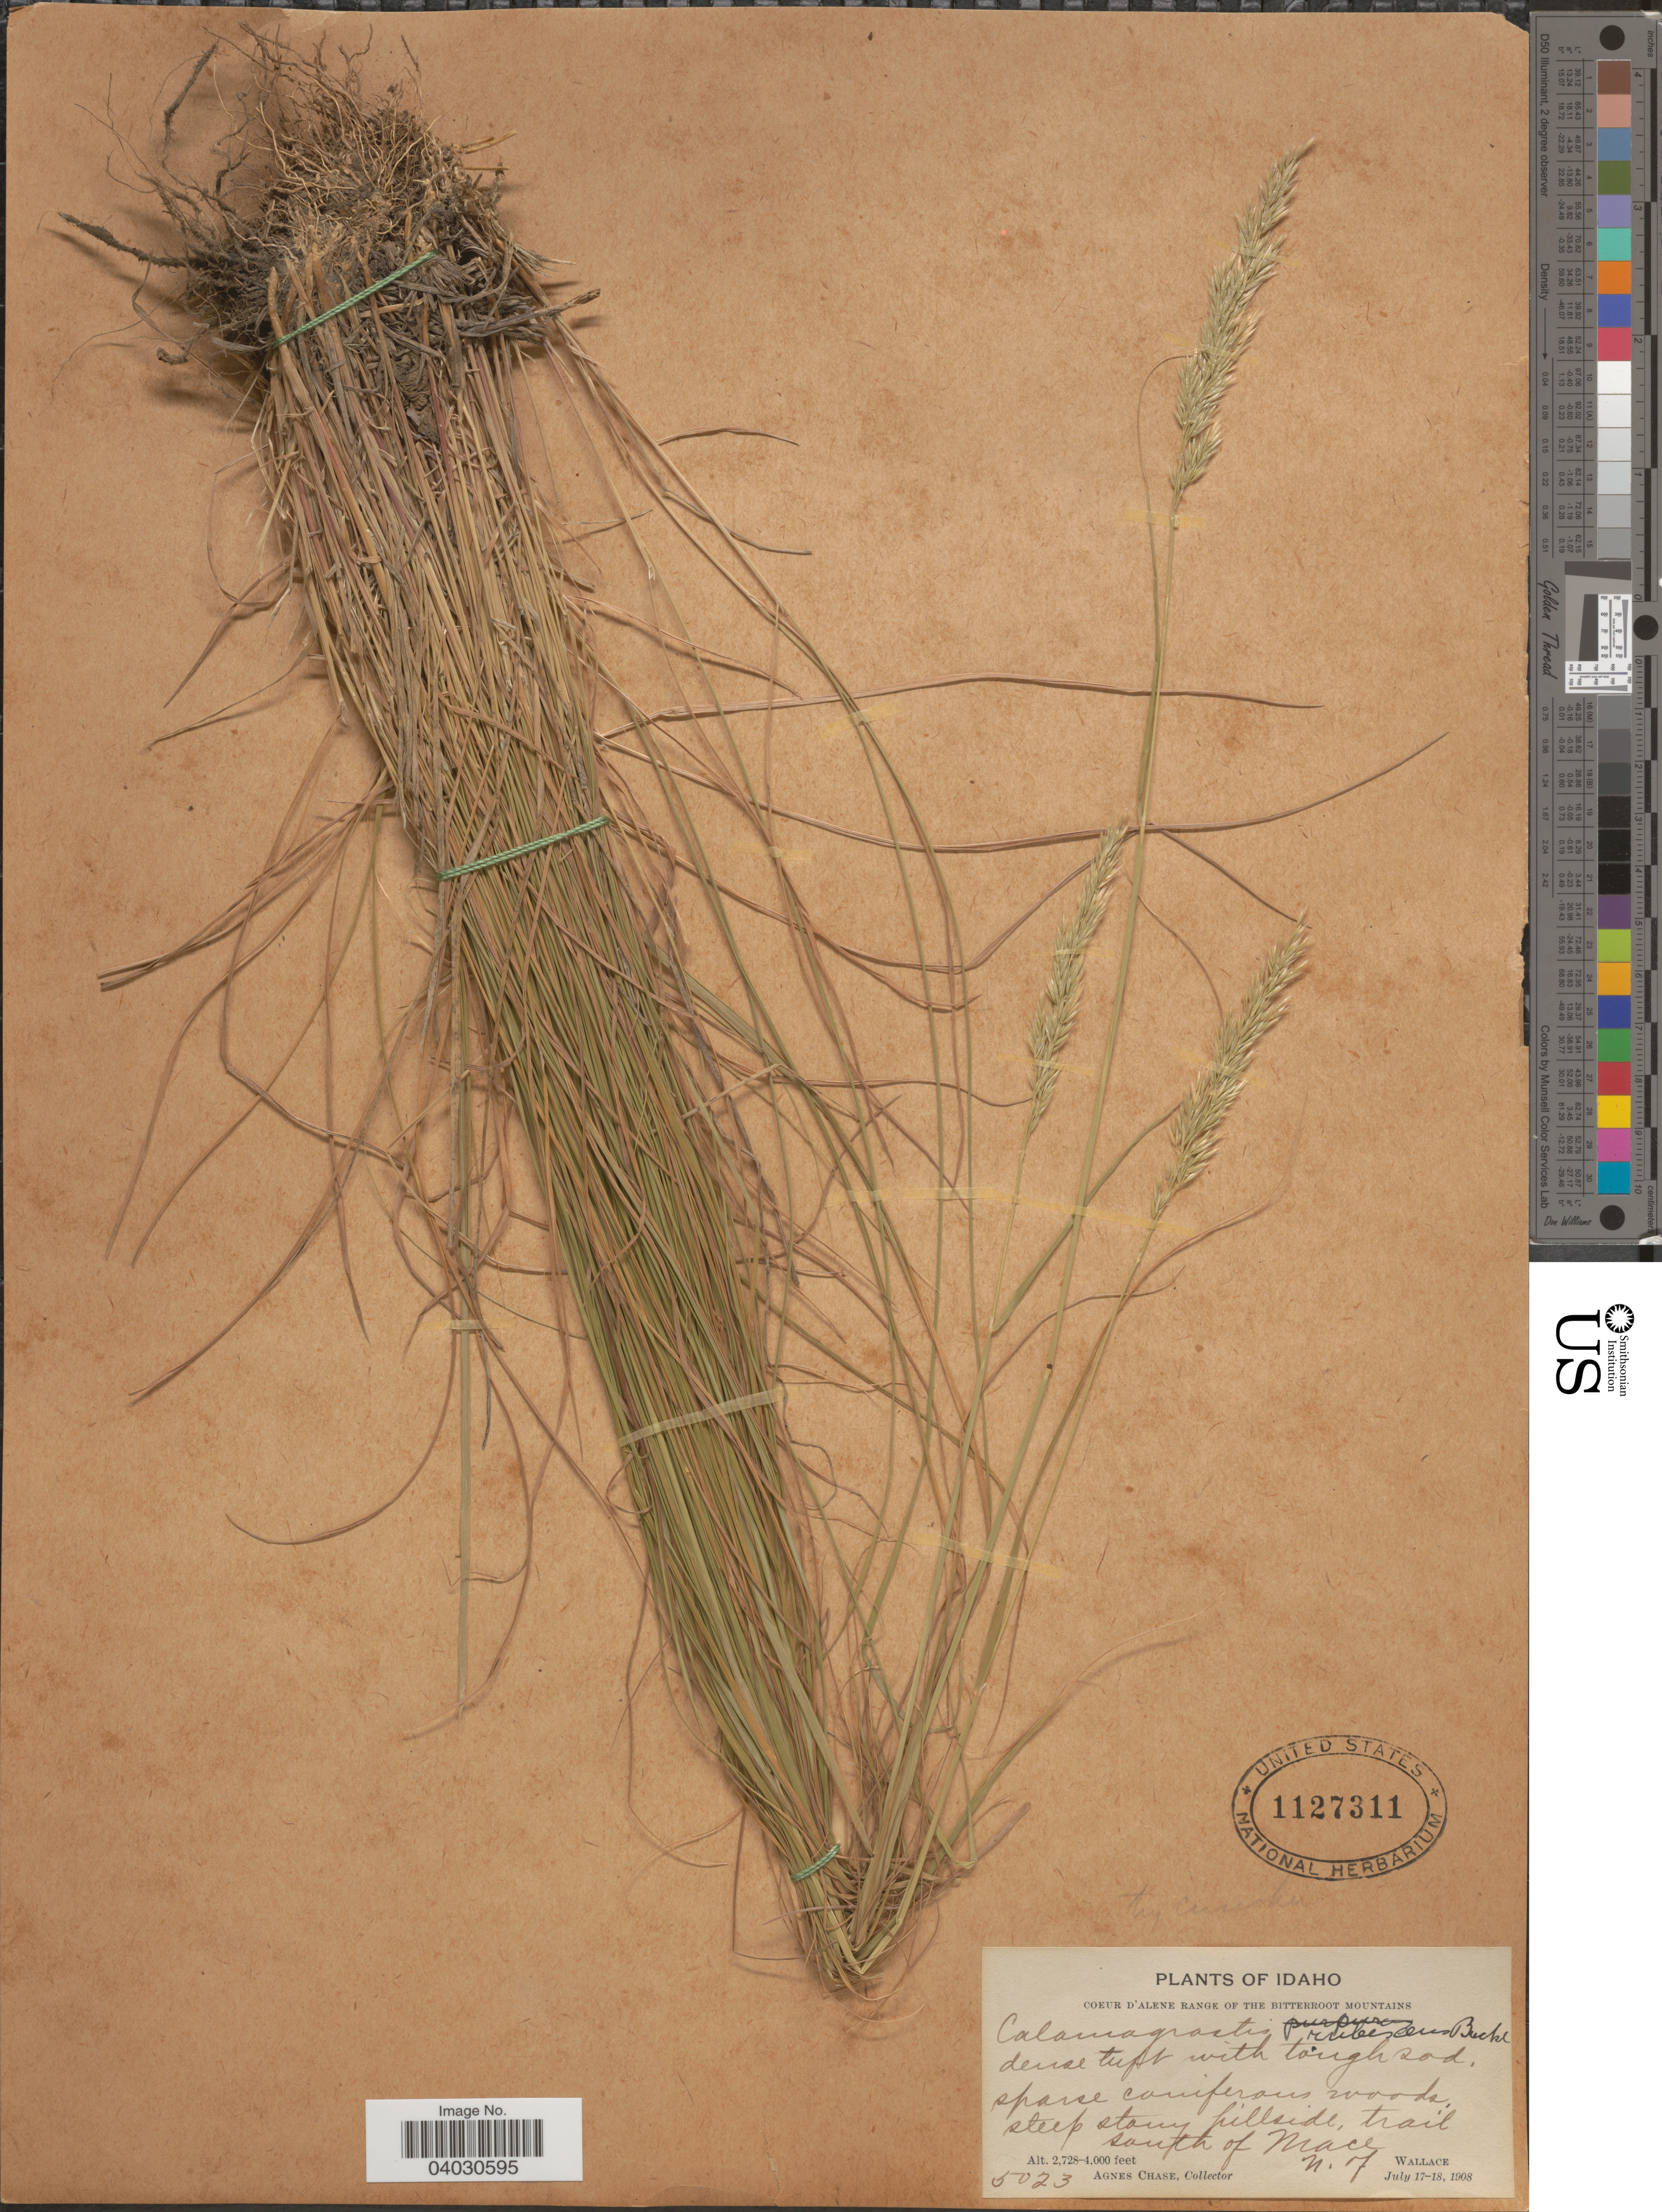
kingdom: Plantae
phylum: Tracheophyta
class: Liliopsida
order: Poales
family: Poaceae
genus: Calamagrostis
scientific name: Calamagrostis rubescens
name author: Buckley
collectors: A. Chase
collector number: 5023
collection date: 1908-07-17/1908-07-18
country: United States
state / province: Idaho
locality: Coeur d'Alene Range of the Bitterroot Mountains. Trail south of Mace. Wallace.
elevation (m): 831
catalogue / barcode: US 1127311